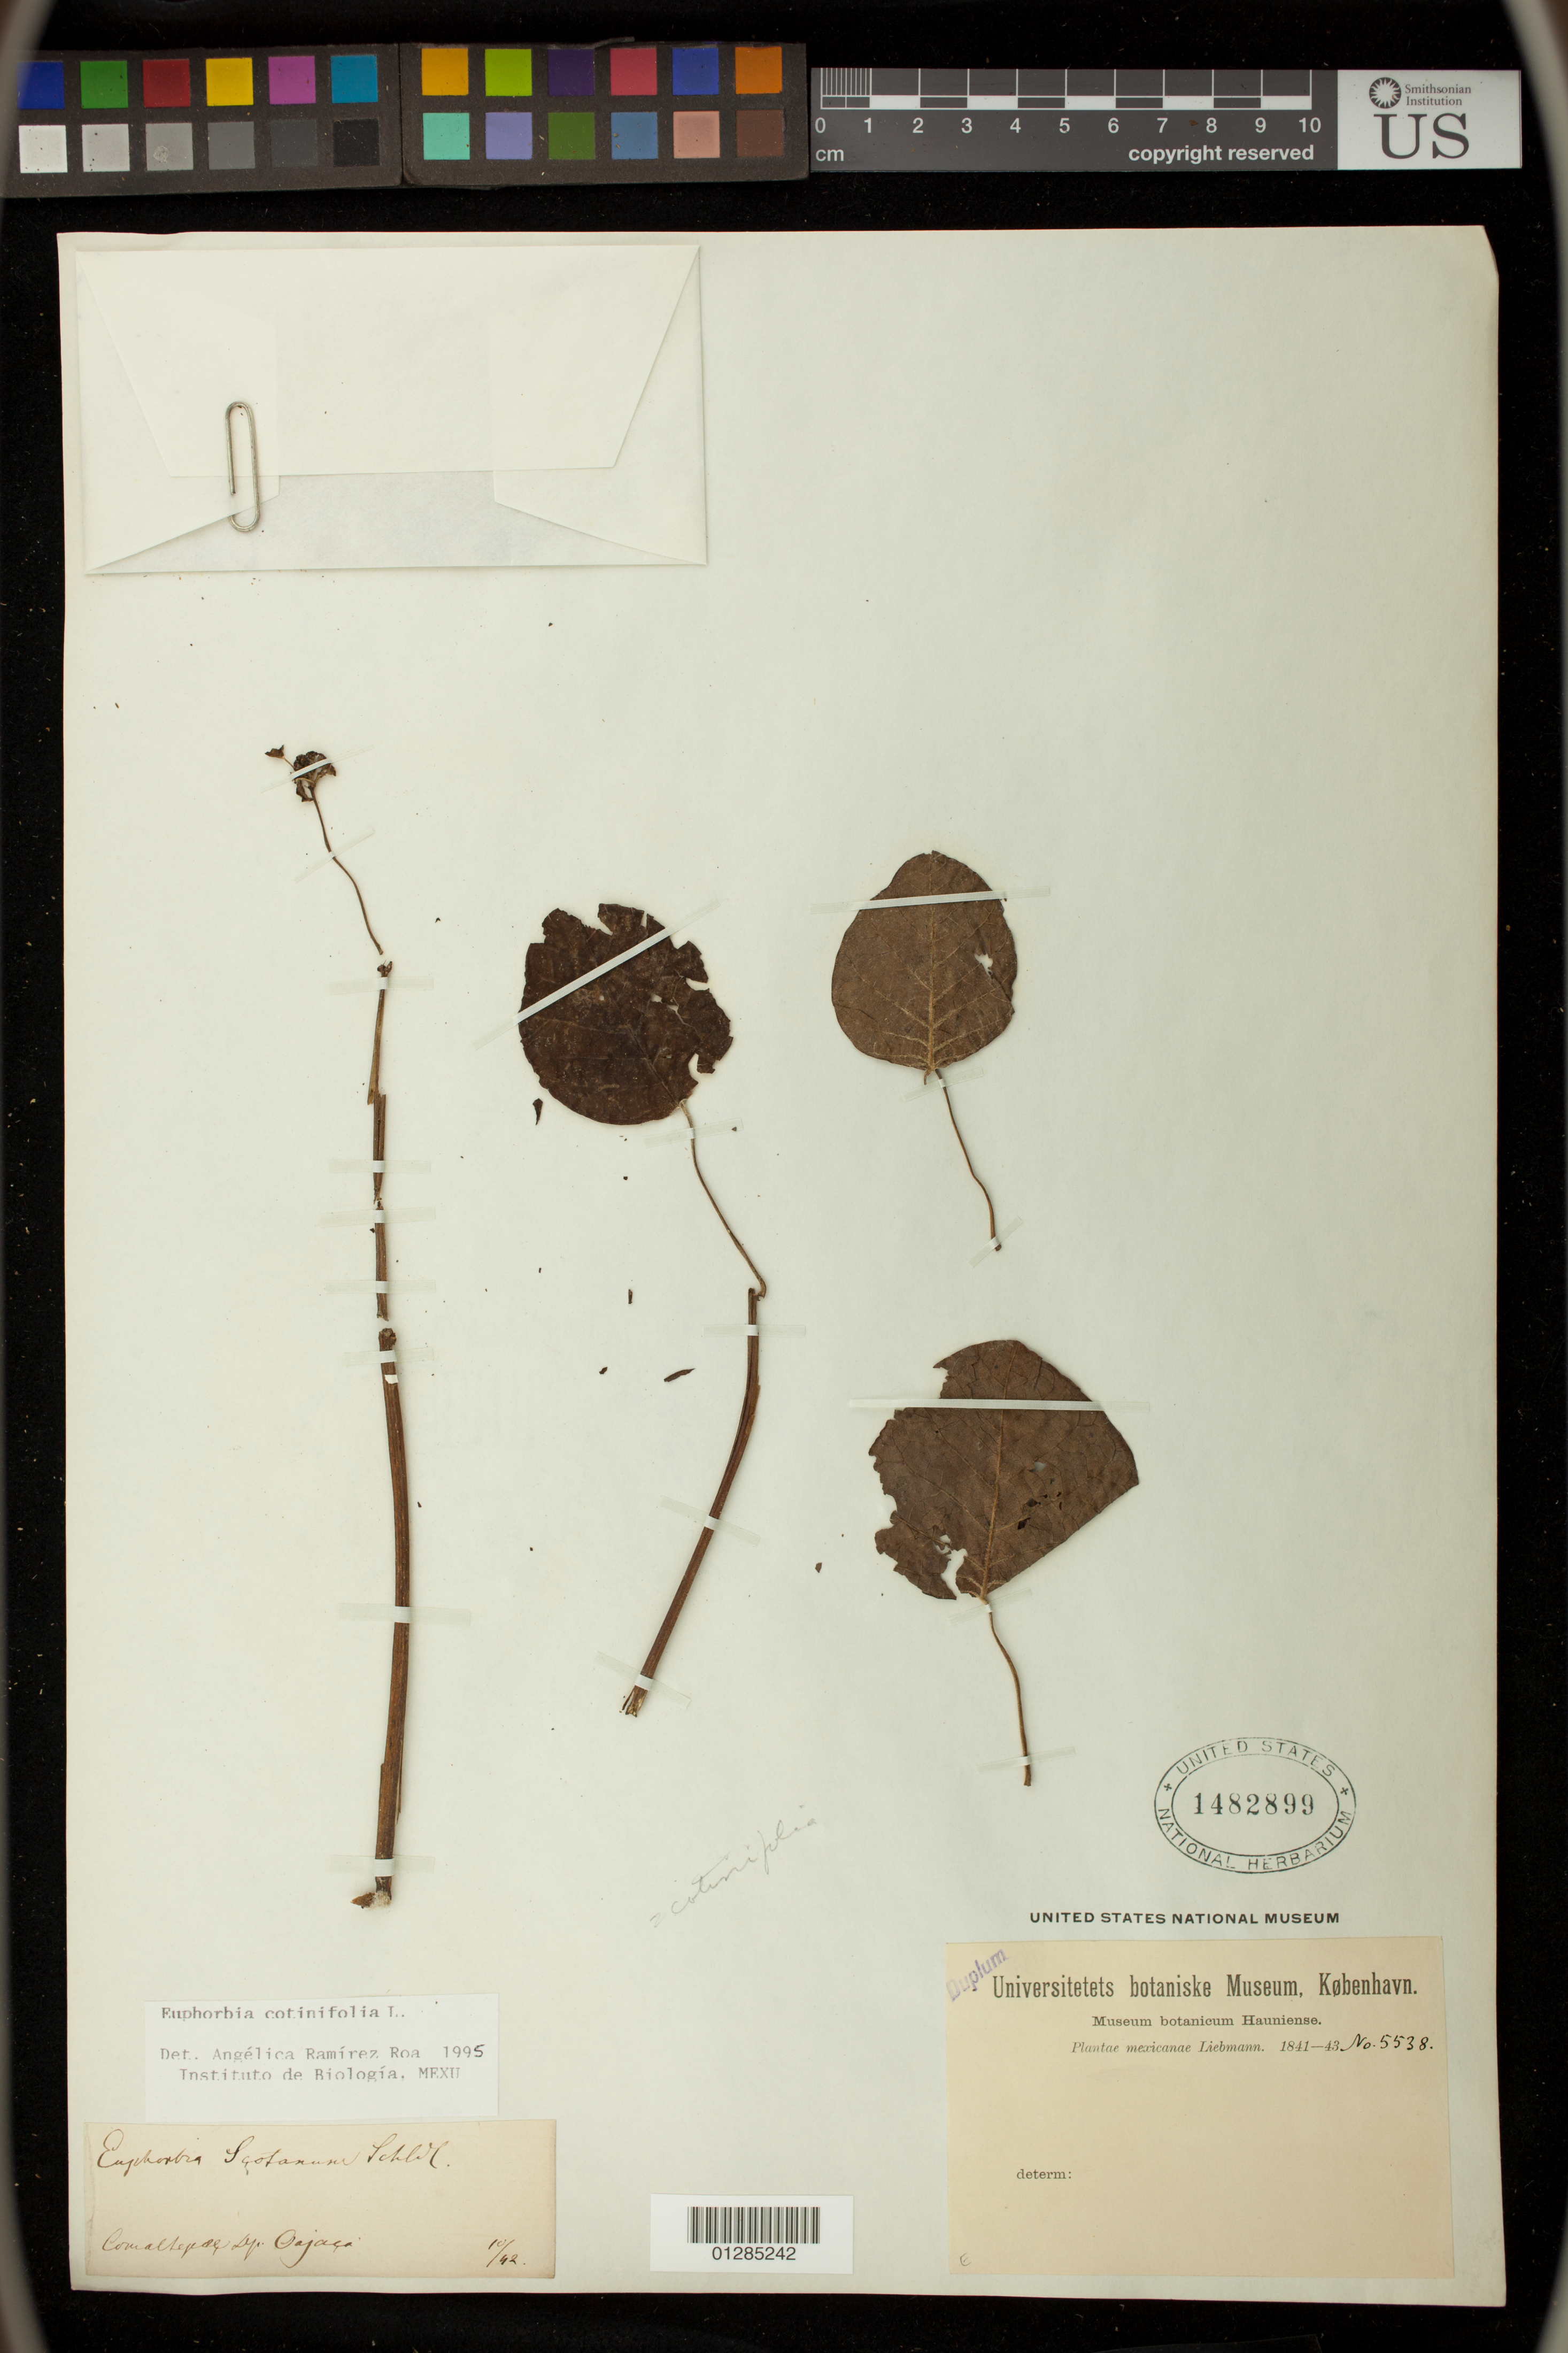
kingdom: Plantae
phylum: Tracheophyta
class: Magnoliopsida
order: Malpighiales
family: Euphorbiaceae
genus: Euphorbia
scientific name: Euphorbia cotinifolia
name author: L.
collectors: F. M. Liebmann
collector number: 5538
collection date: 1842-10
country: Mexico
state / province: Oaxaca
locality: Comaltepec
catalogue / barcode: US 1482899